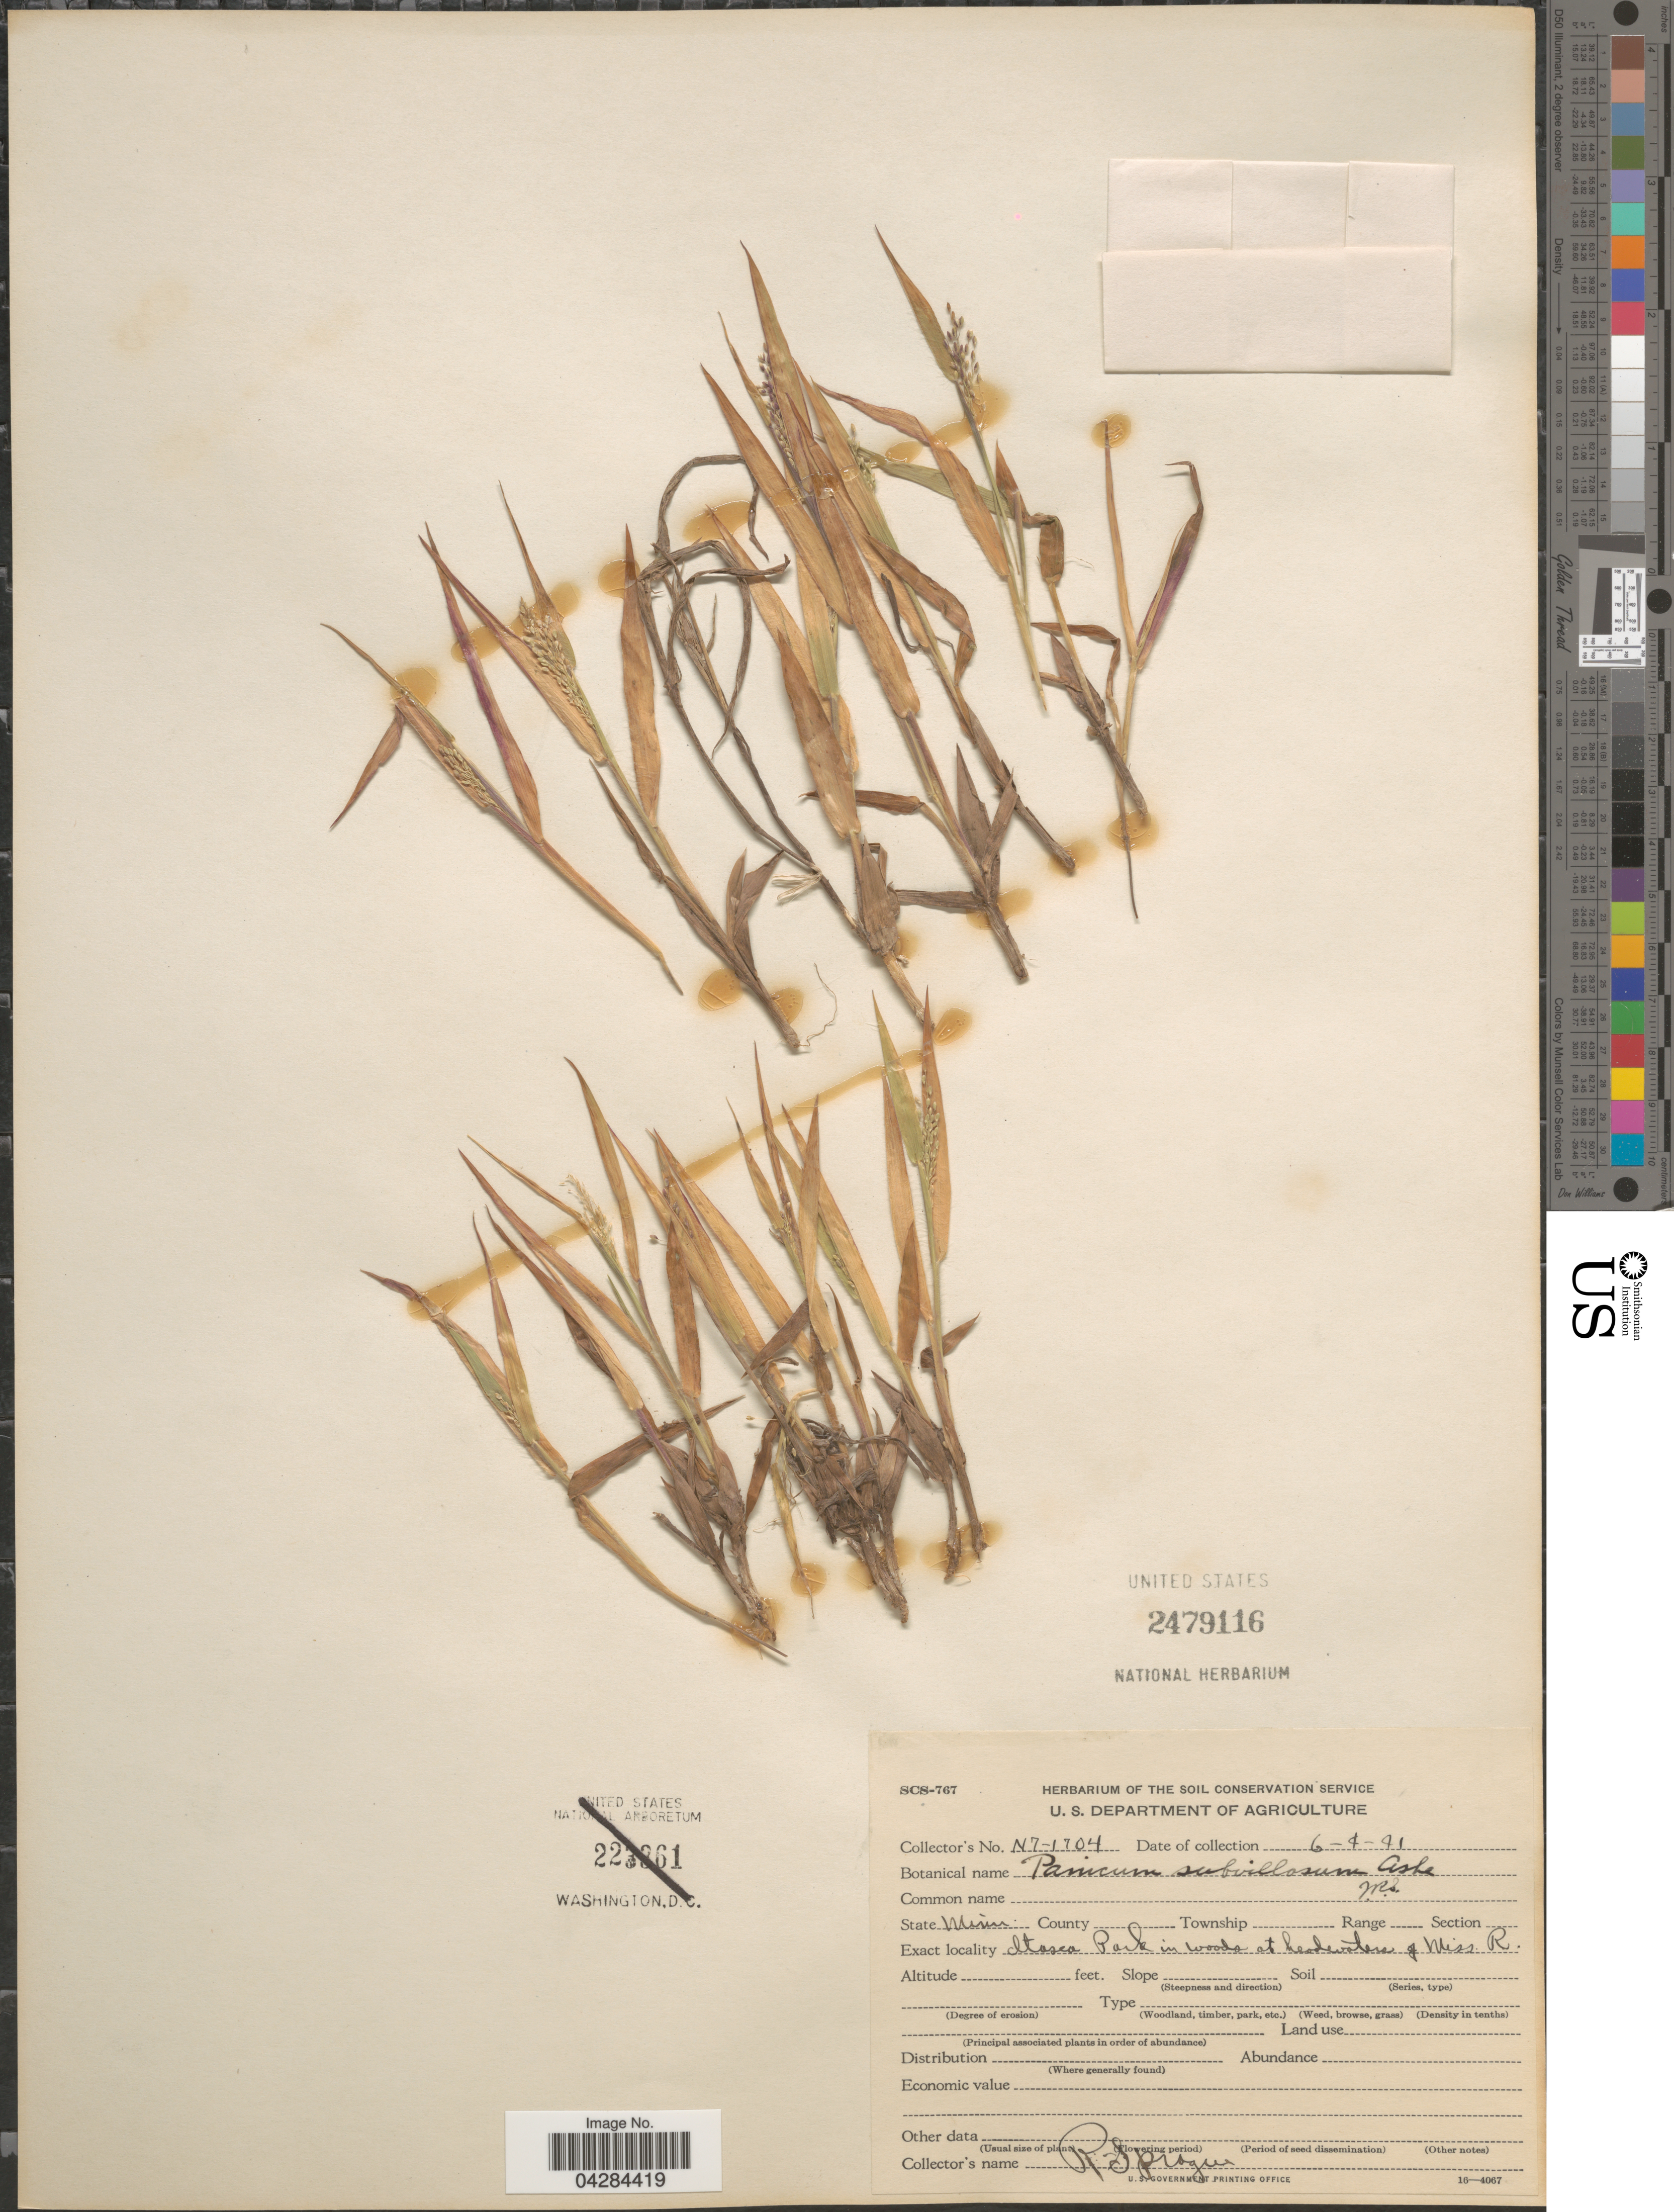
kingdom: Plantae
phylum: Tracheophyta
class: Liliopsida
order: Poales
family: Poaceae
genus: Dichanthelium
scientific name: Dichanthelium ovale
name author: (Elliott) Gould & C.A. Clark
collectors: R. Sprague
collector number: N7-1704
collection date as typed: Transcribed d/m/y: 4/6/41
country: United States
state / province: Minnesota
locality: Itasca Park in woods at headwaters of Miss. R.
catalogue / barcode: US 2479116